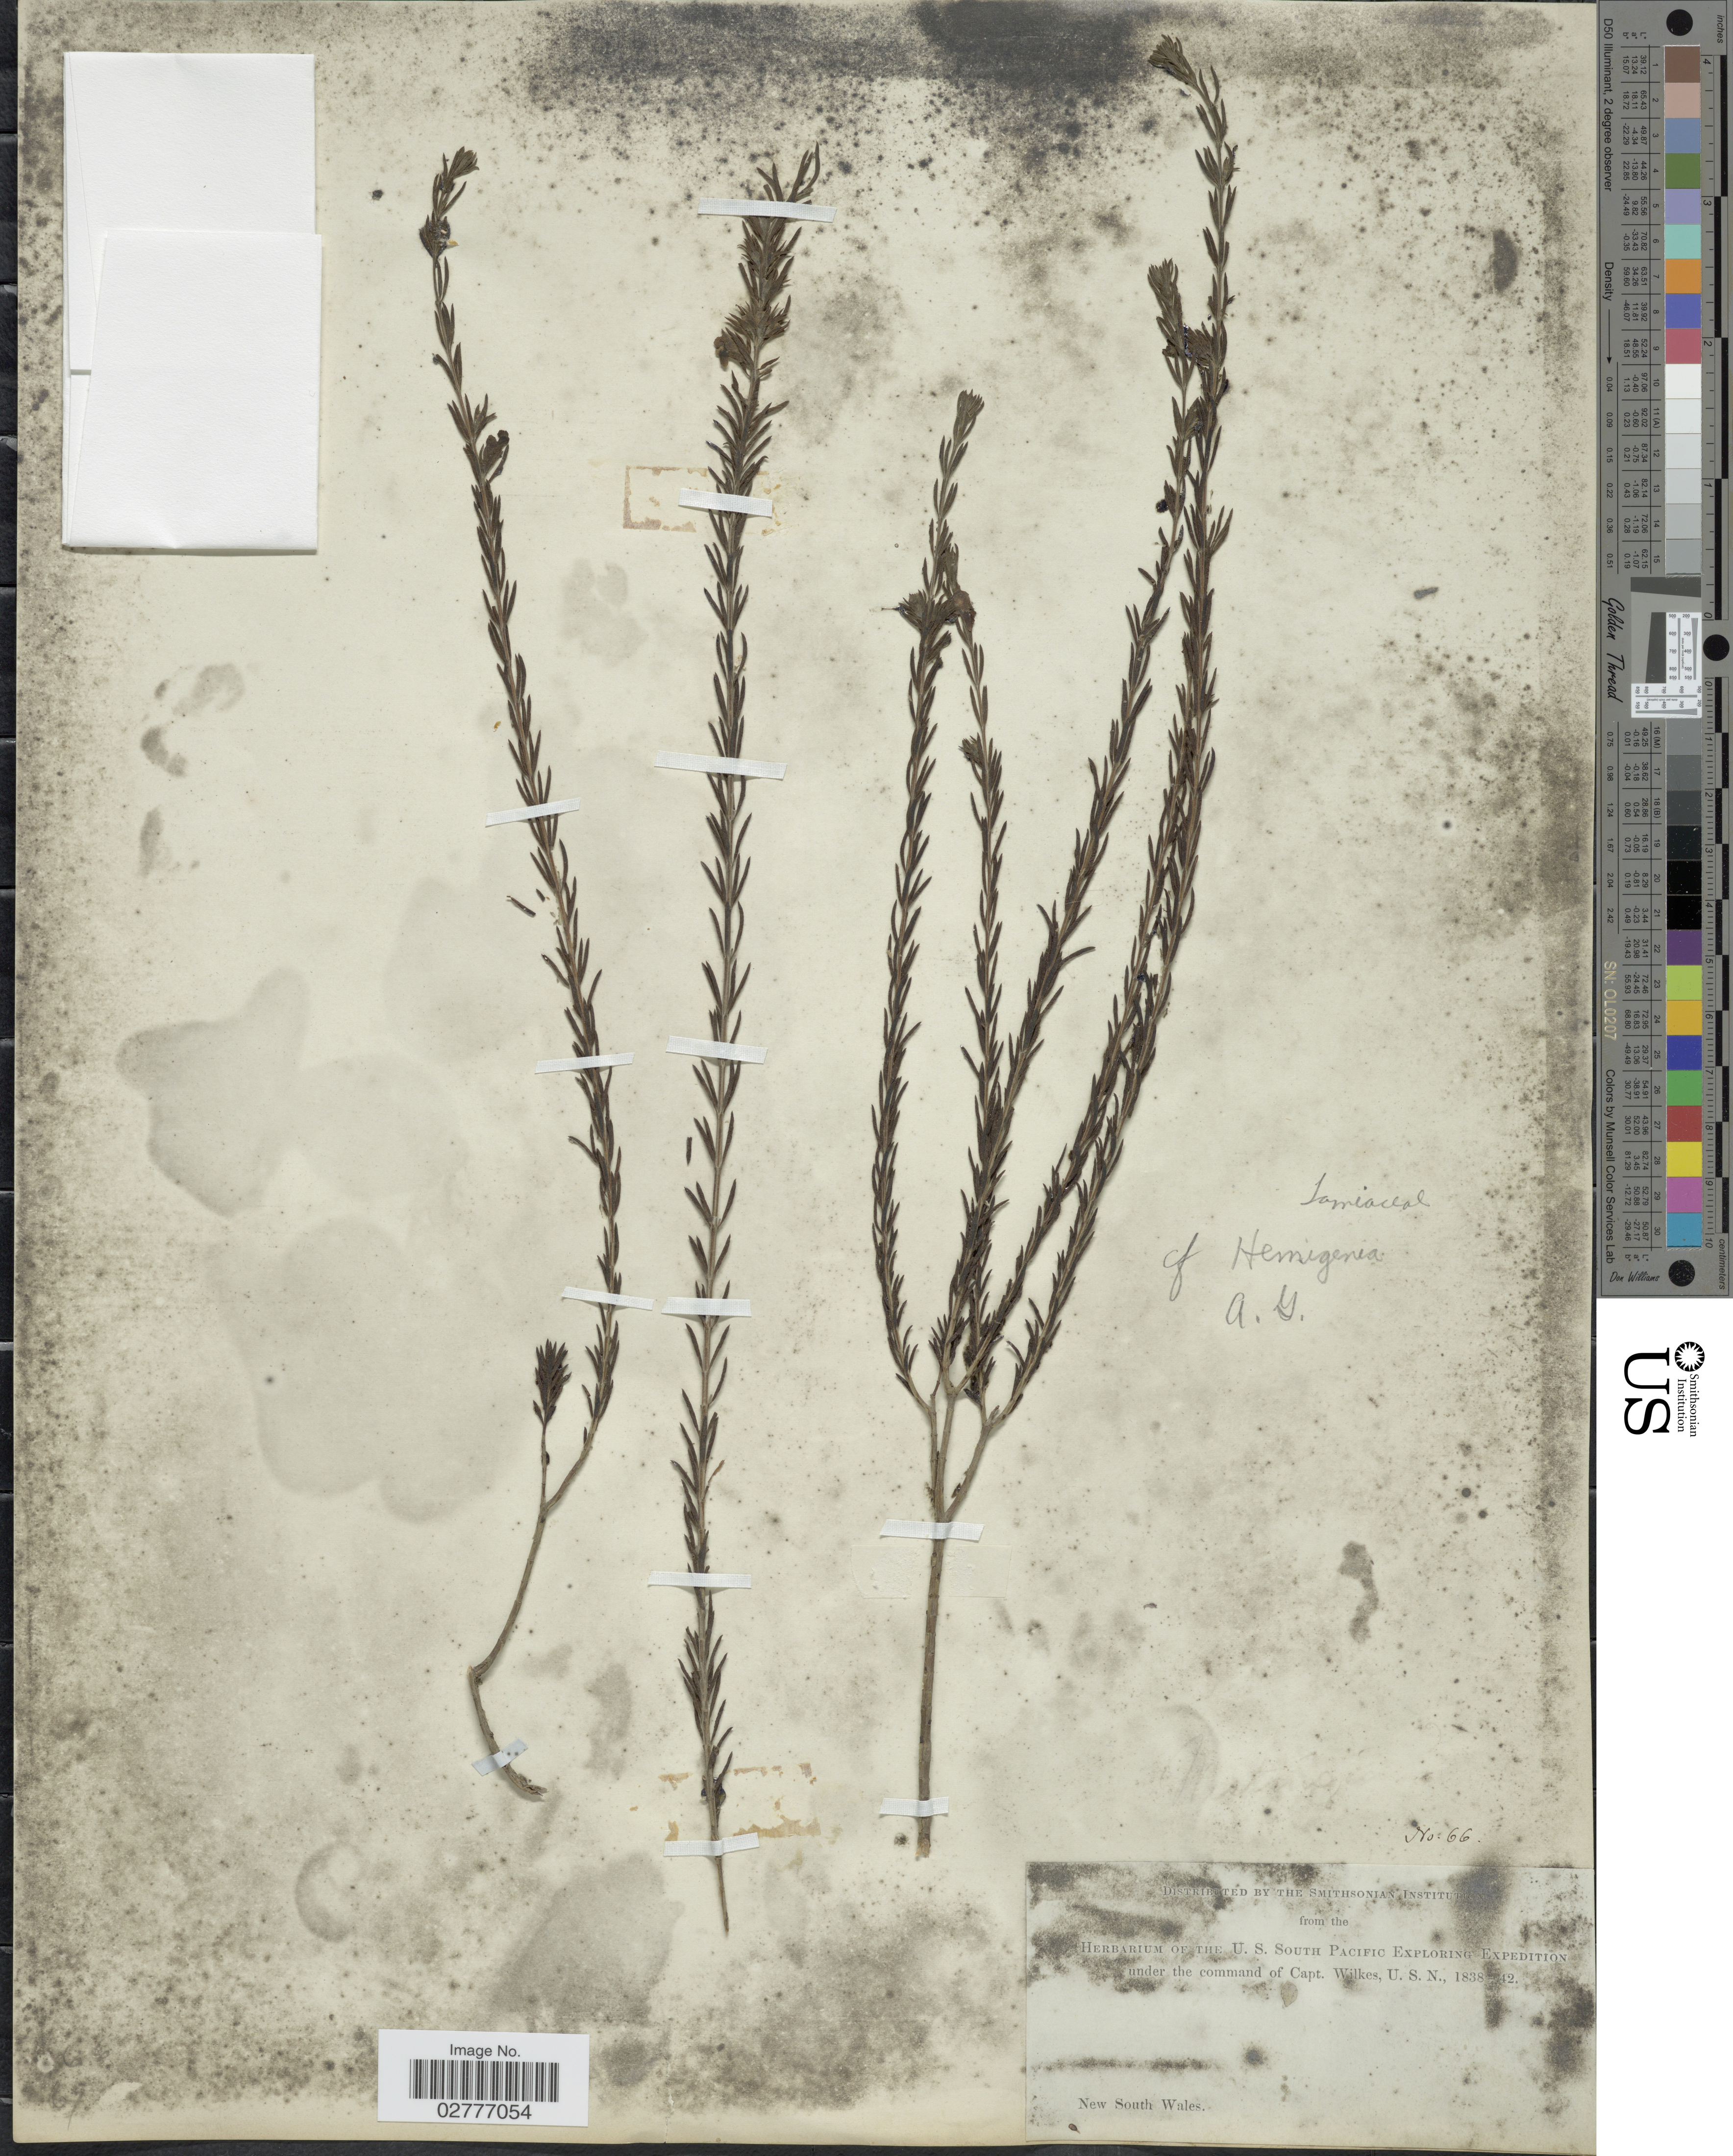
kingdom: Plantae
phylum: Tracheophyta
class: Magnoliopsida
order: Lamiales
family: Lamiaceae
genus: Hemigenia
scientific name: Hemigenia sp.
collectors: Wilkes Explor. Exped.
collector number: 66?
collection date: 1838/1842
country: Australia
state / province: New South Wales